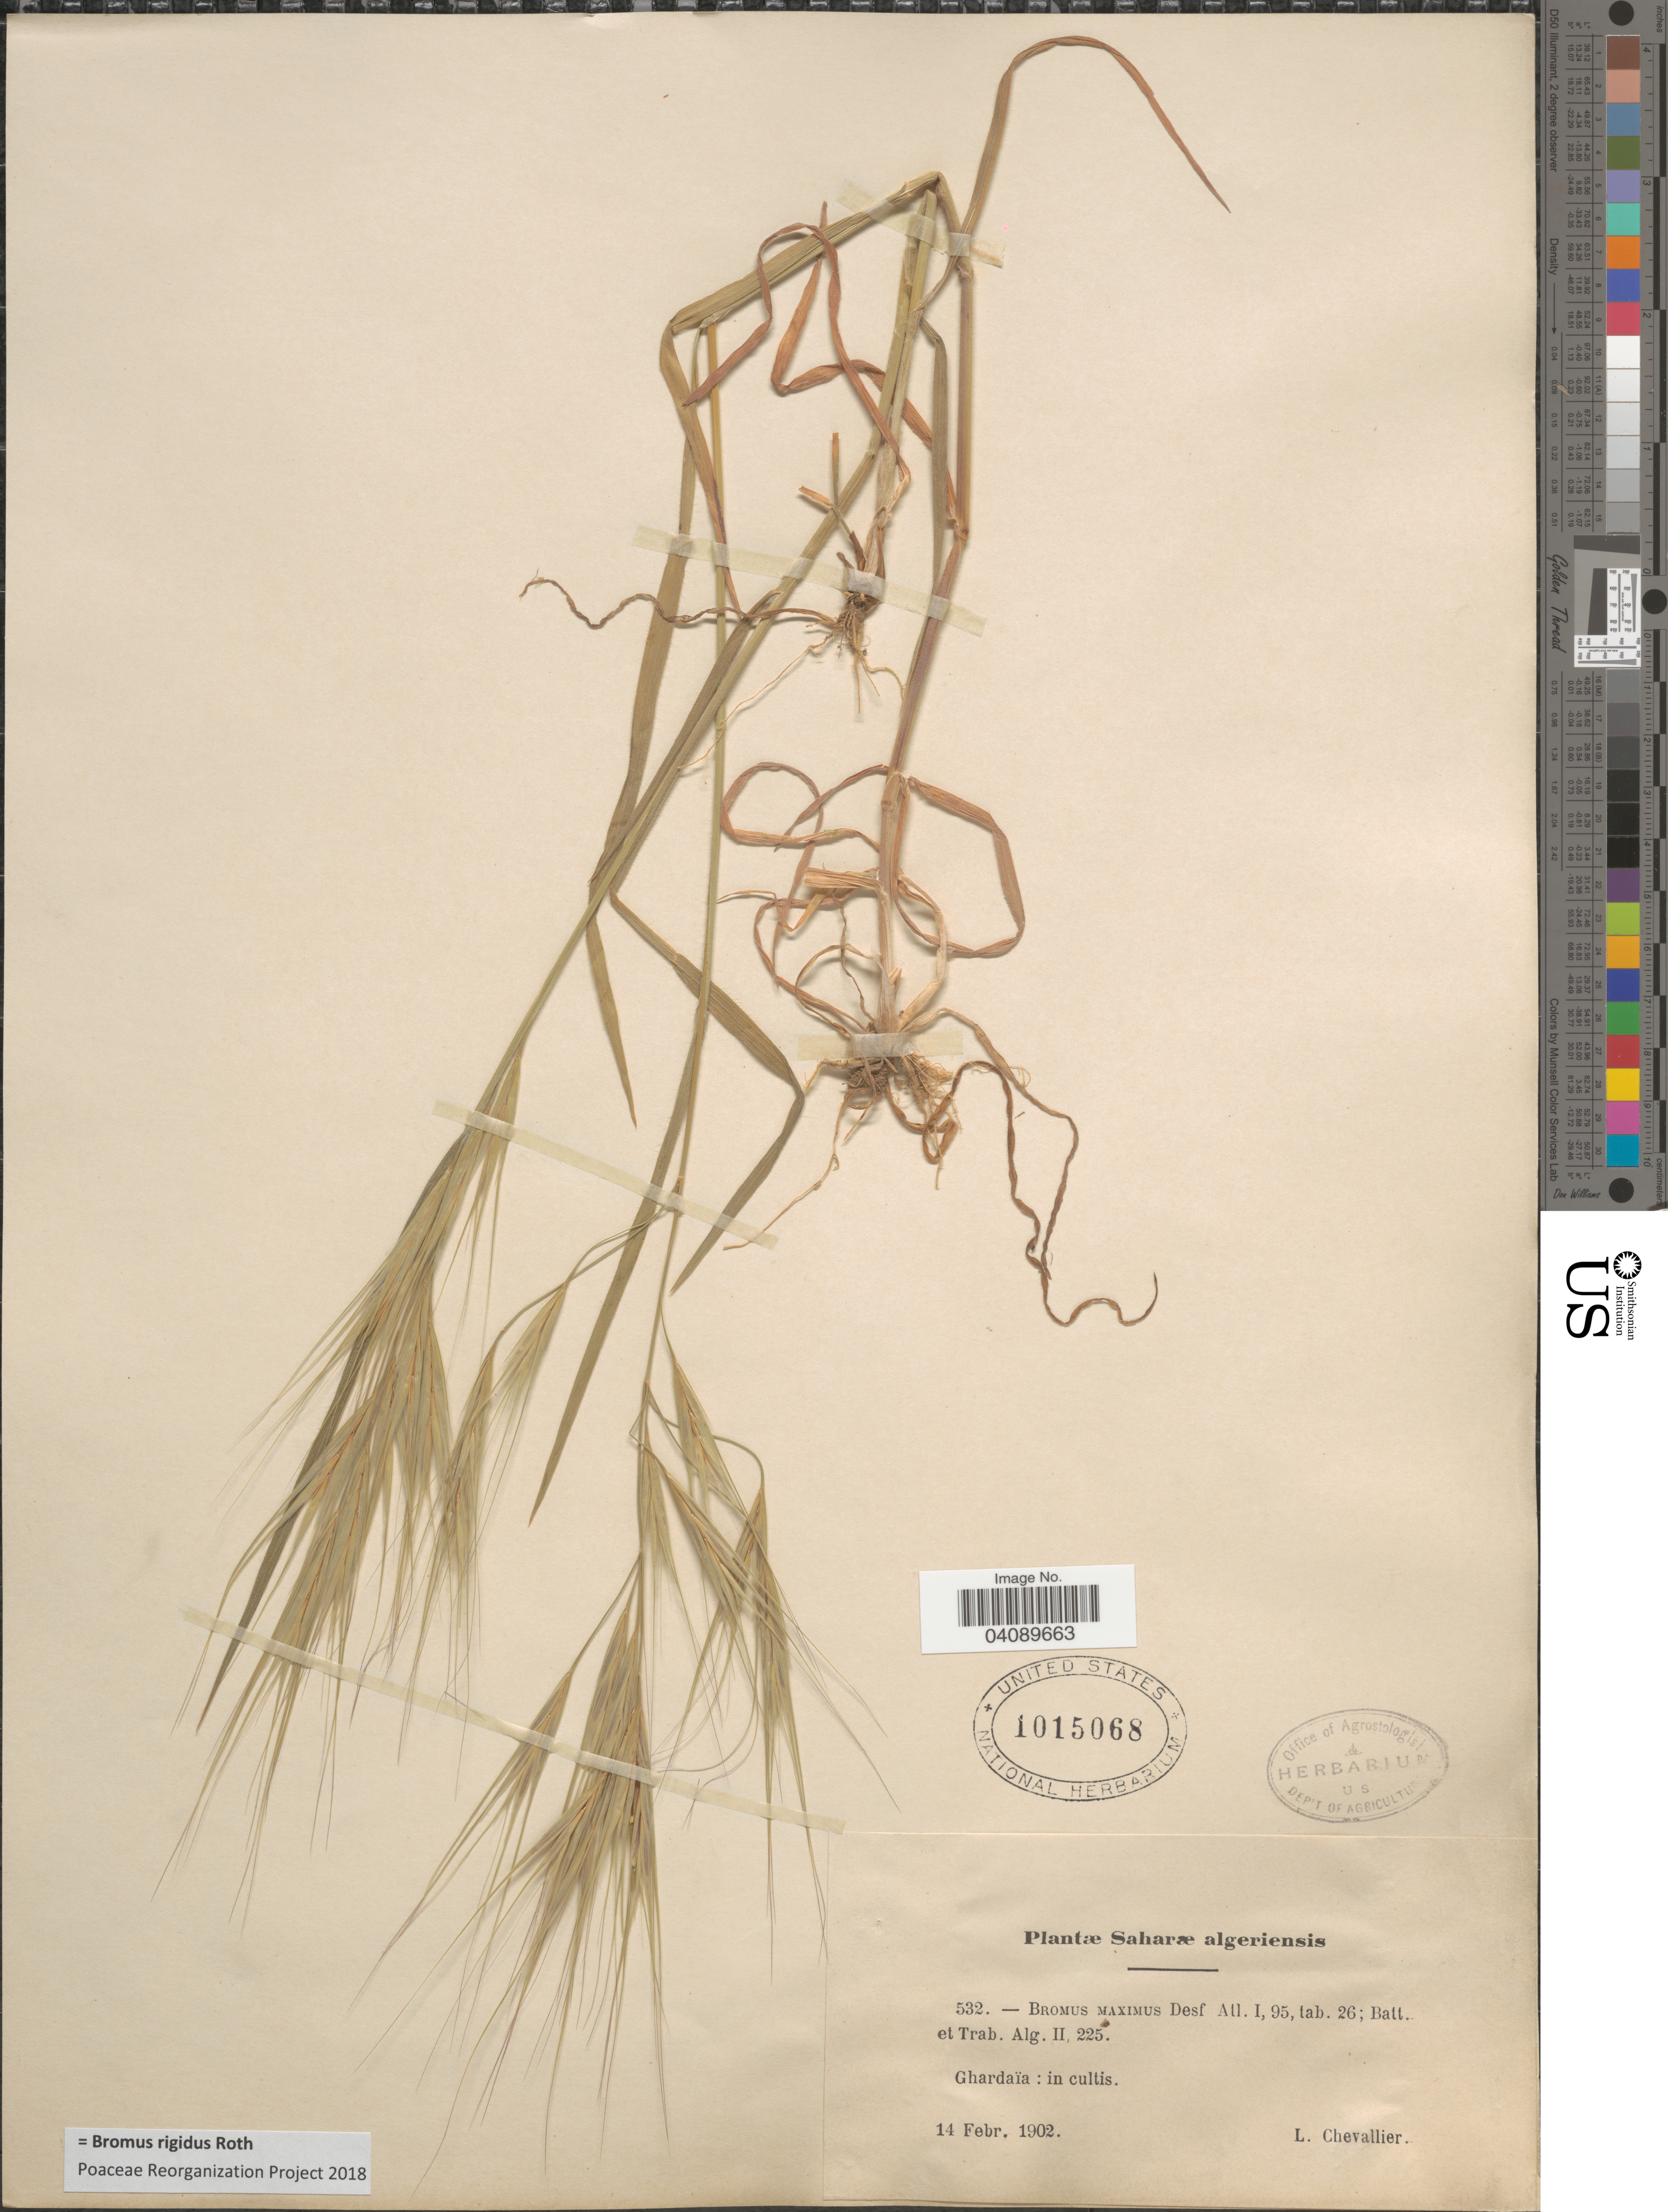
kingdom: Plantae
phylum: Tracheophyta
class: Liliopsida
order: Poales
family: Poaceae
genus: Bromus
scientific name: Bromus rigidus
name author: Roth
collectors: L. Chevallier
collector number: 532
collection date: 1902-02-14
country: Algeria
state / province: Ghardaïa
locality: Saharæ algeriensis. Ghardaïa: in cultis.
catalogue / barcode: US 1015068